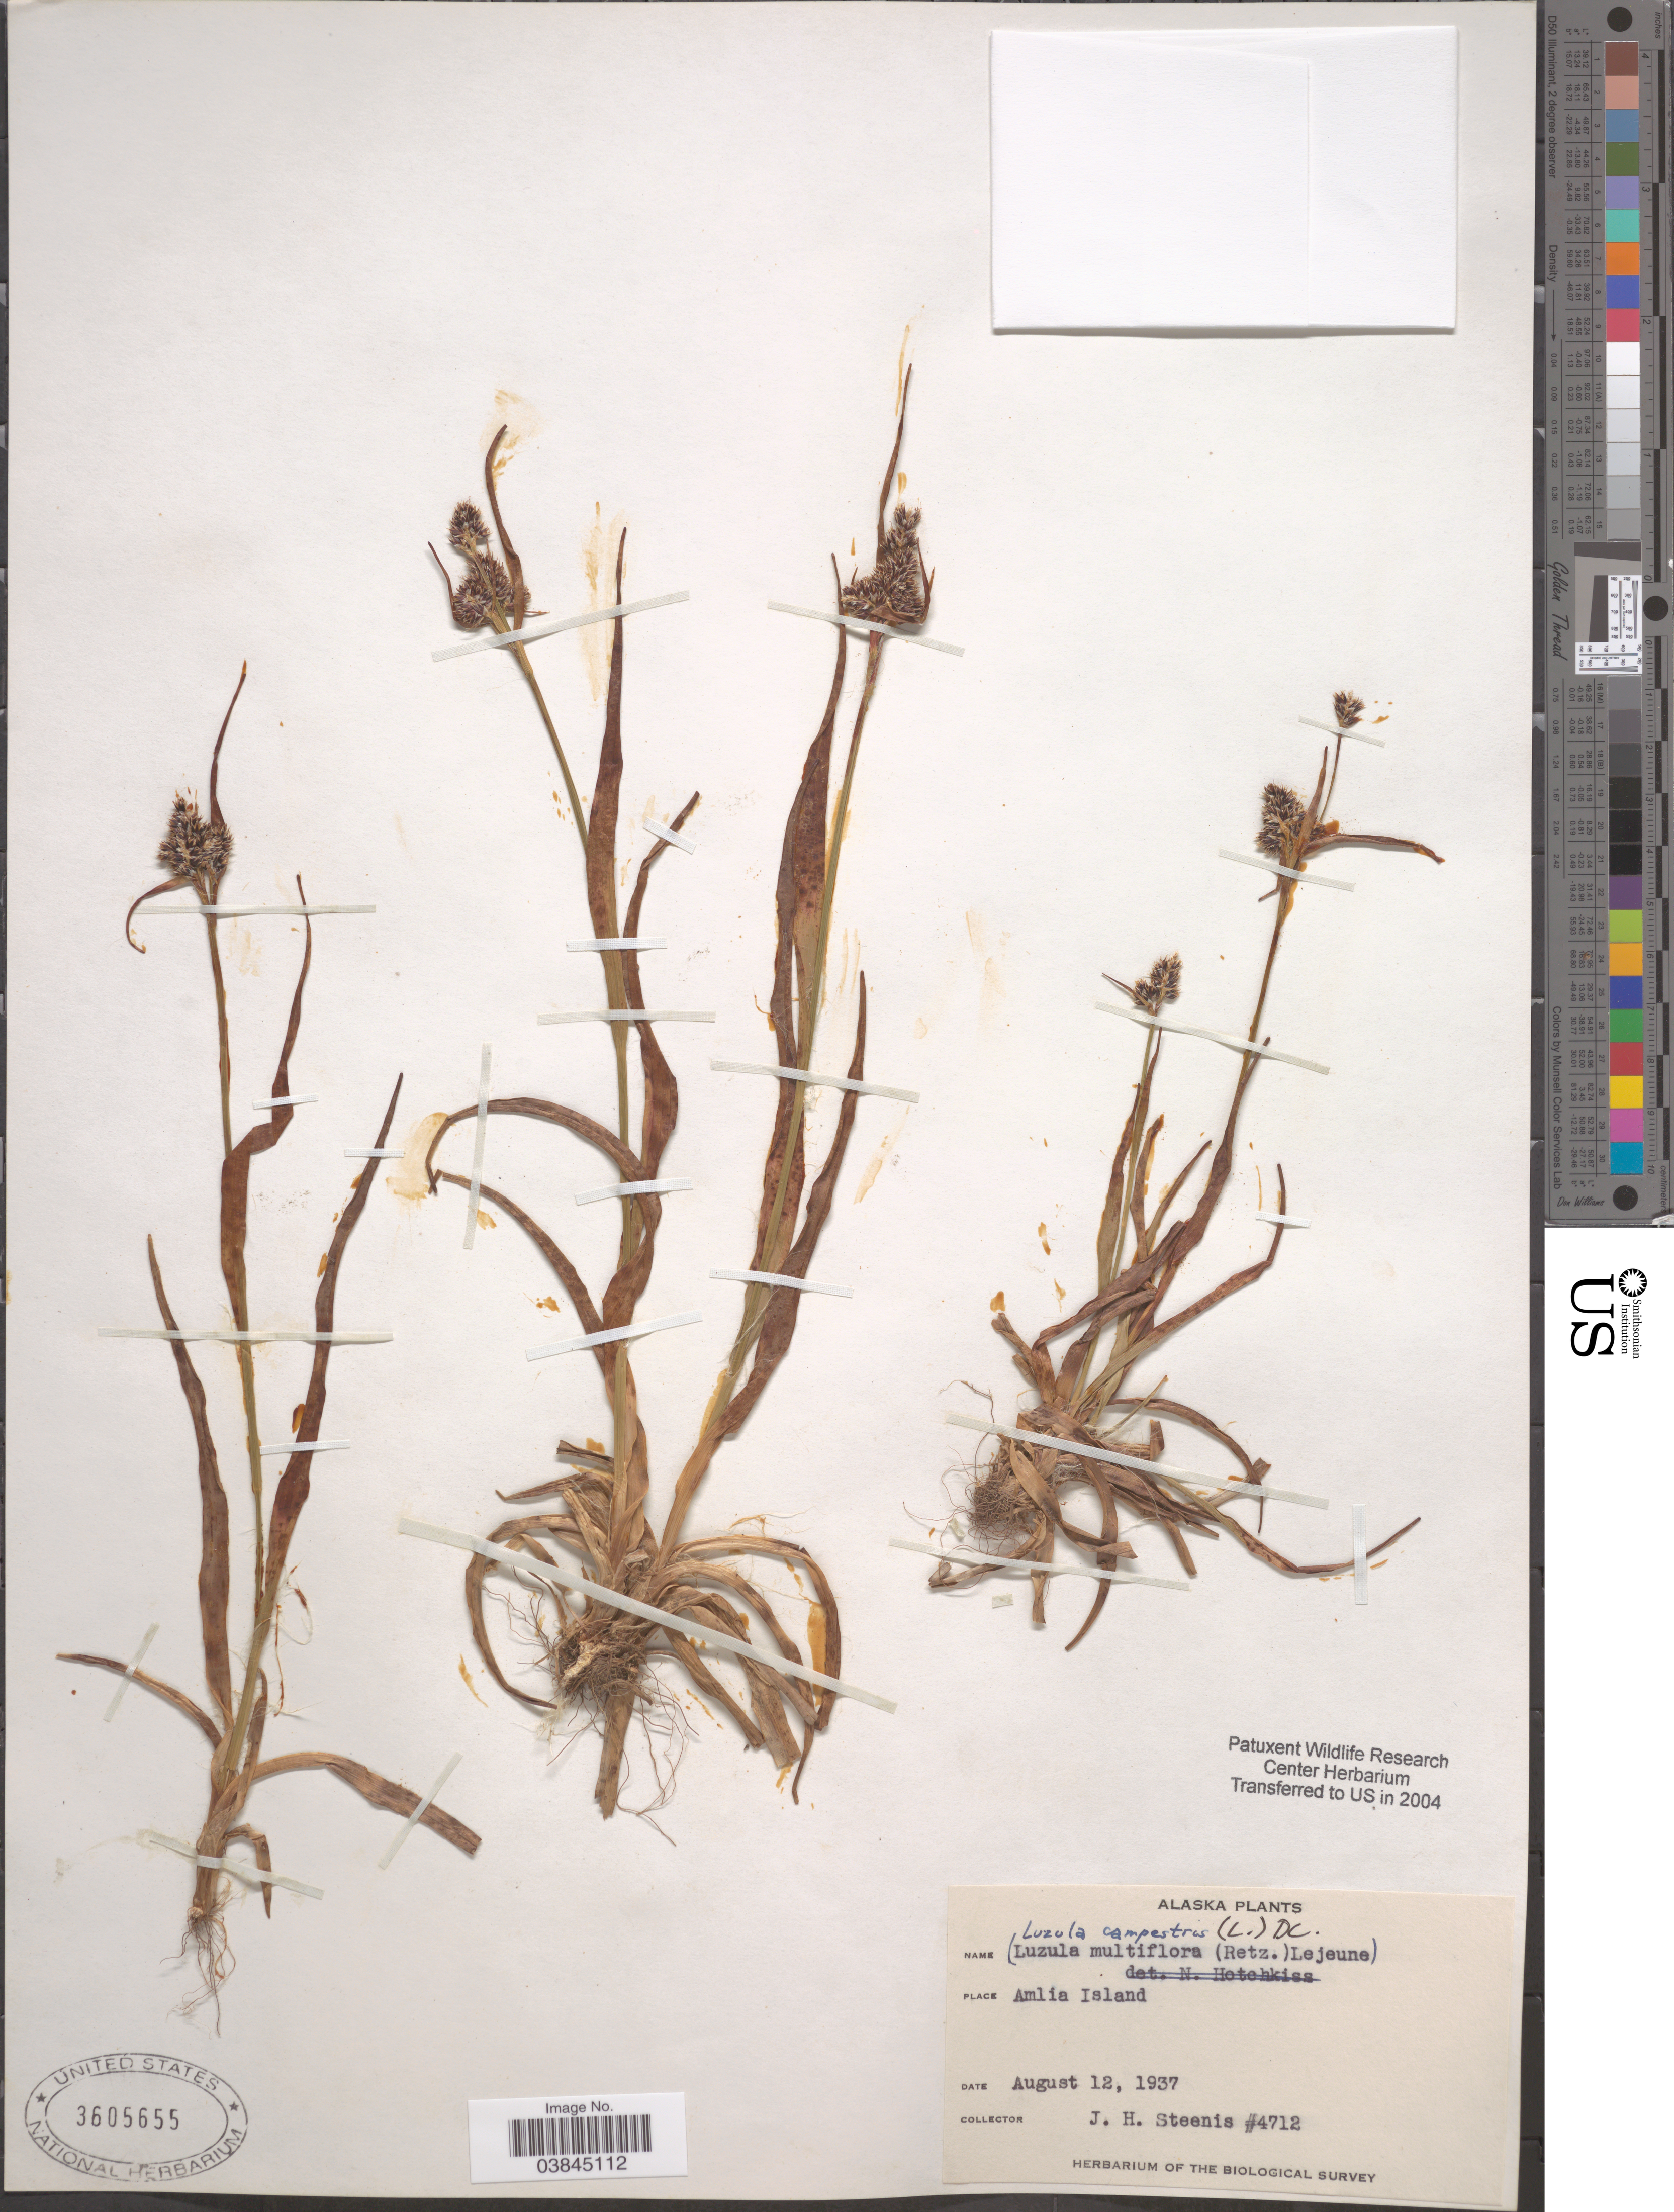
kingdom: Plantae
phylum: Tracheophyta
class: Liliopsida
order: Poales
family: Juncaceae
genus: Luzula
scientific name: Luzula campestris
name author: (L.) DC.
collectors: J. H. Steenis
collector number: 4712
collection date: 1937-08-12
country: United States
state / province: Alaska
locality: Amlia Island.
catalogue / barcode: US 3605655